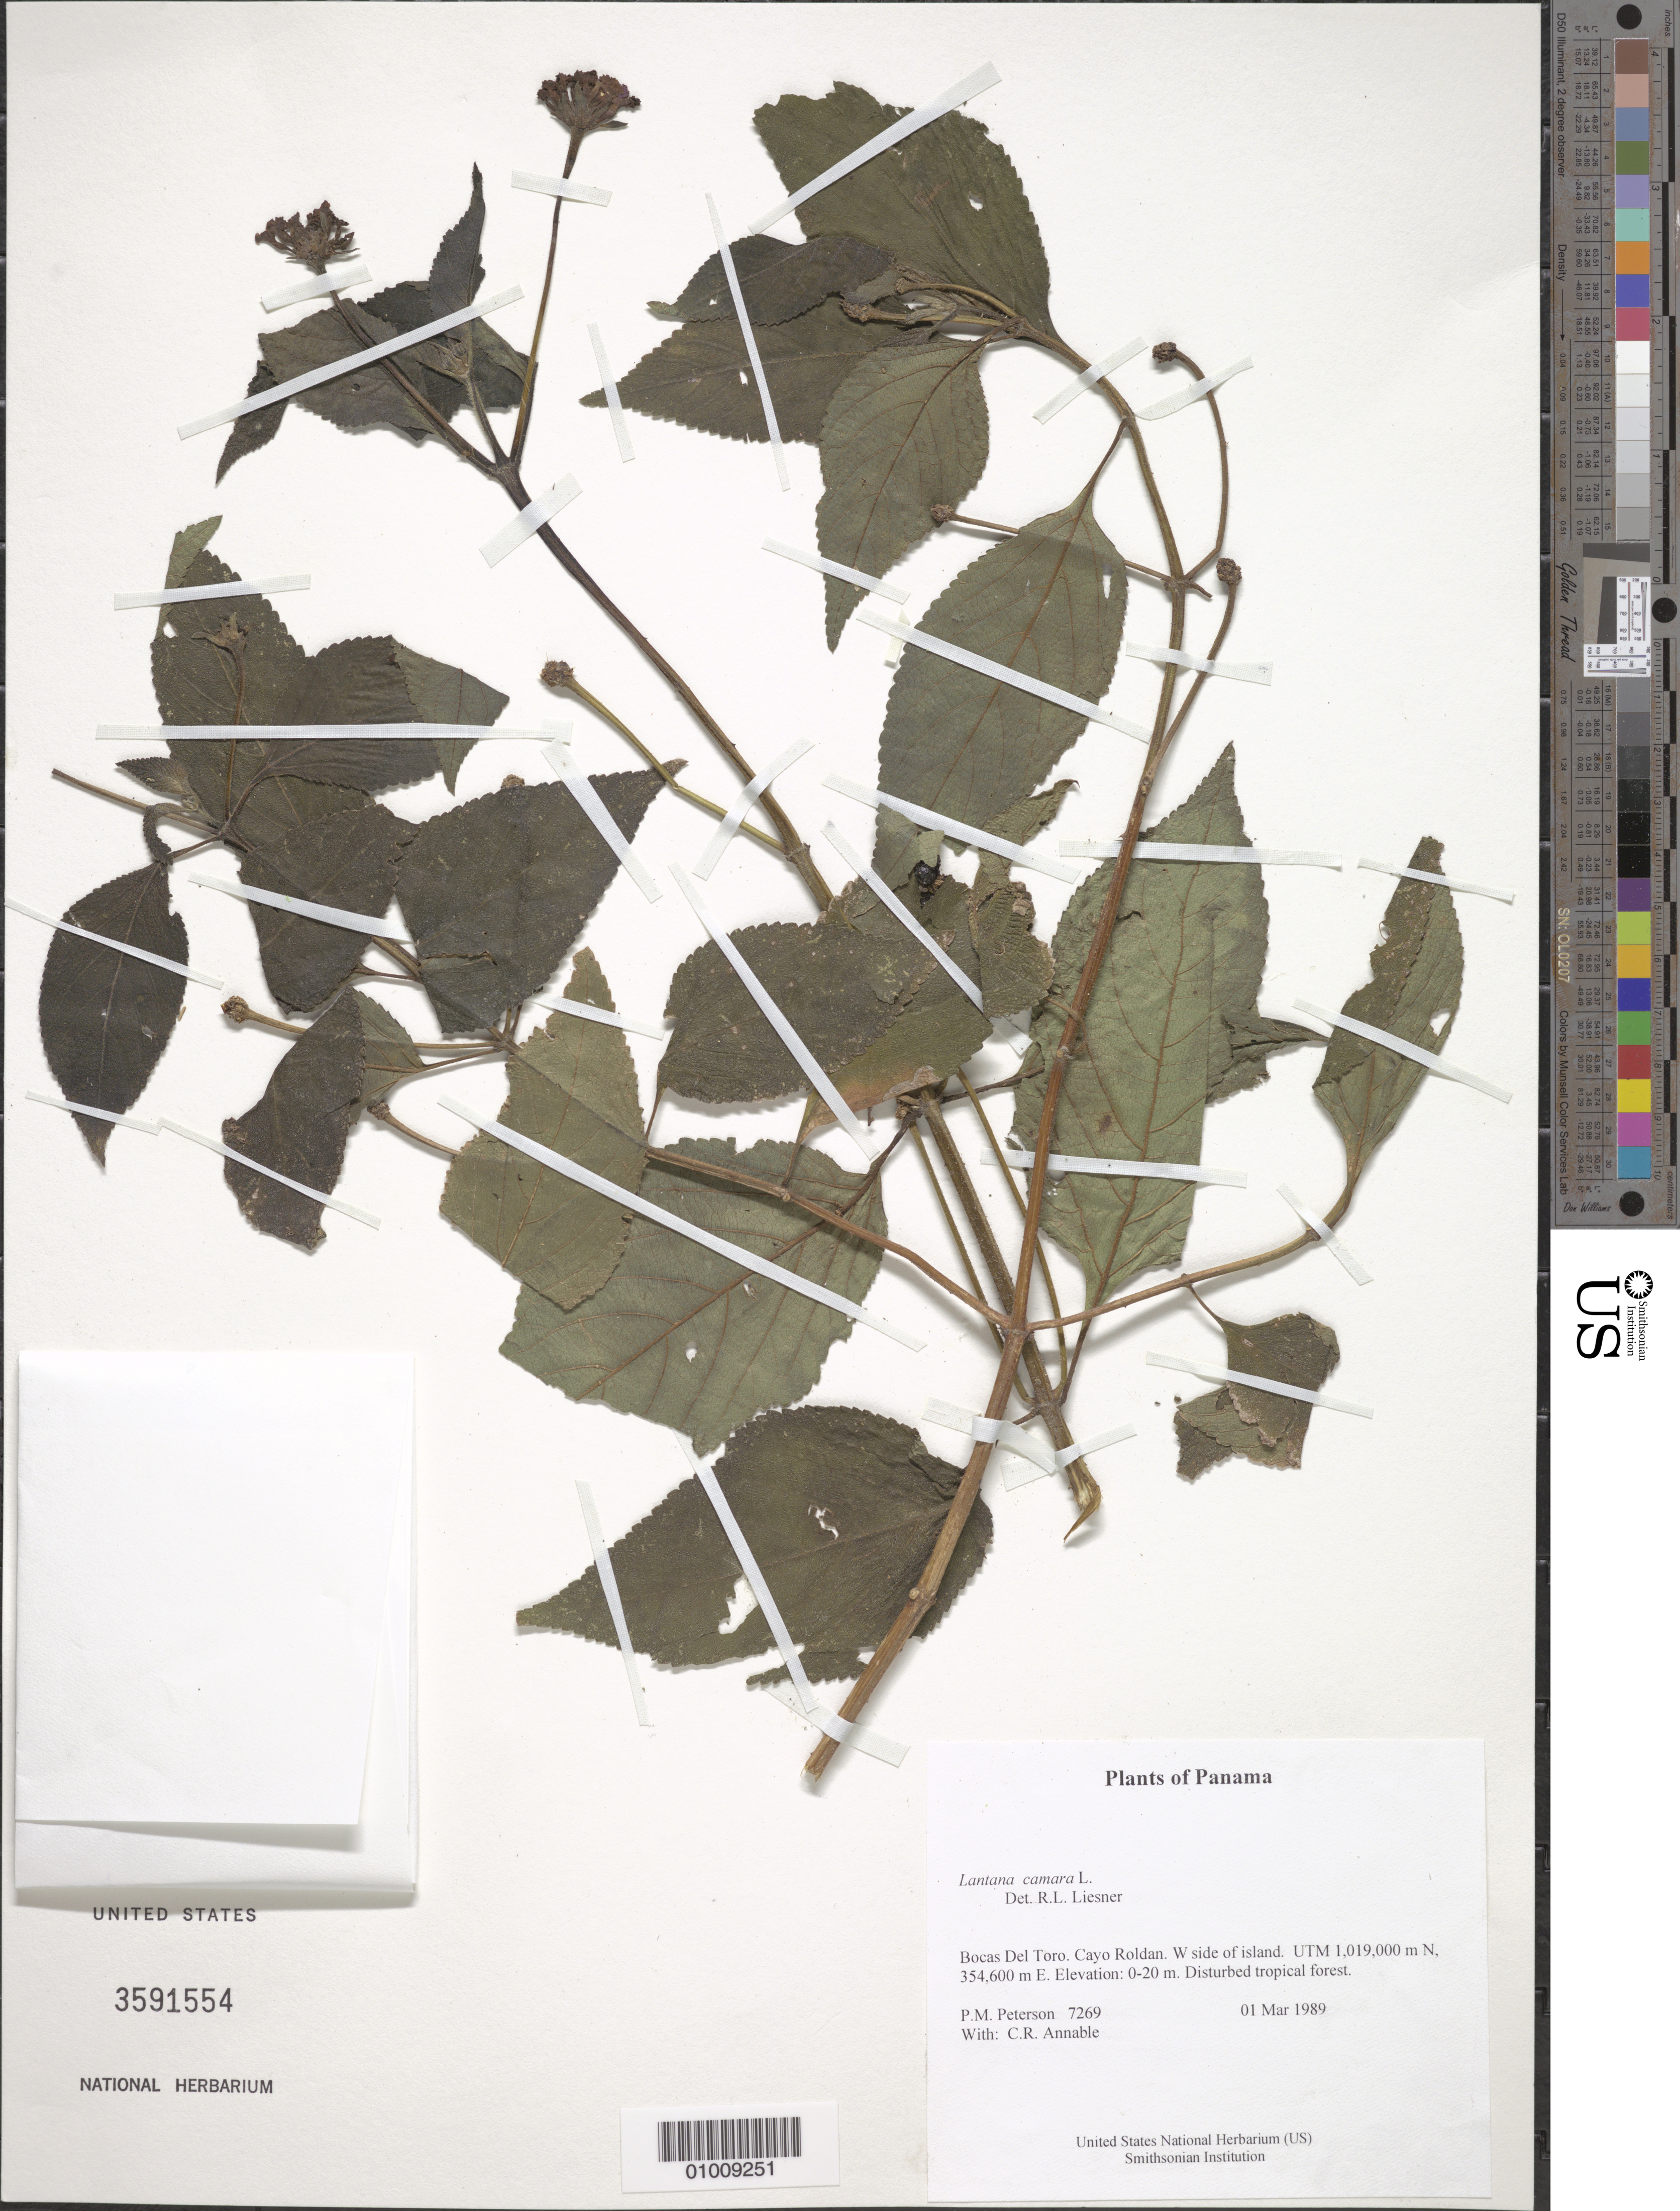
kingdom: Plantae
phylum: Tracheophyta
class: Magnoliopsida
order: Lamiales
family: Verbenaceae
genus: Lantana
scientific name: Lantana horrida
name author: Kunth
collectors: P. M. Peterson & C. R. Annable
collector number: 07269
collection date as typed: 01 Mar 1989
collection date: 1989-03-01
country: Panama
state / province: Bocas del Toro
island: Cayo Roldan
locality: W side of island. UTM 1,019,000 m N, 354,600 m E.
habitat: Disturbed tropical forest.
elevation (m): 0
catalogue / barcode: US 3591554